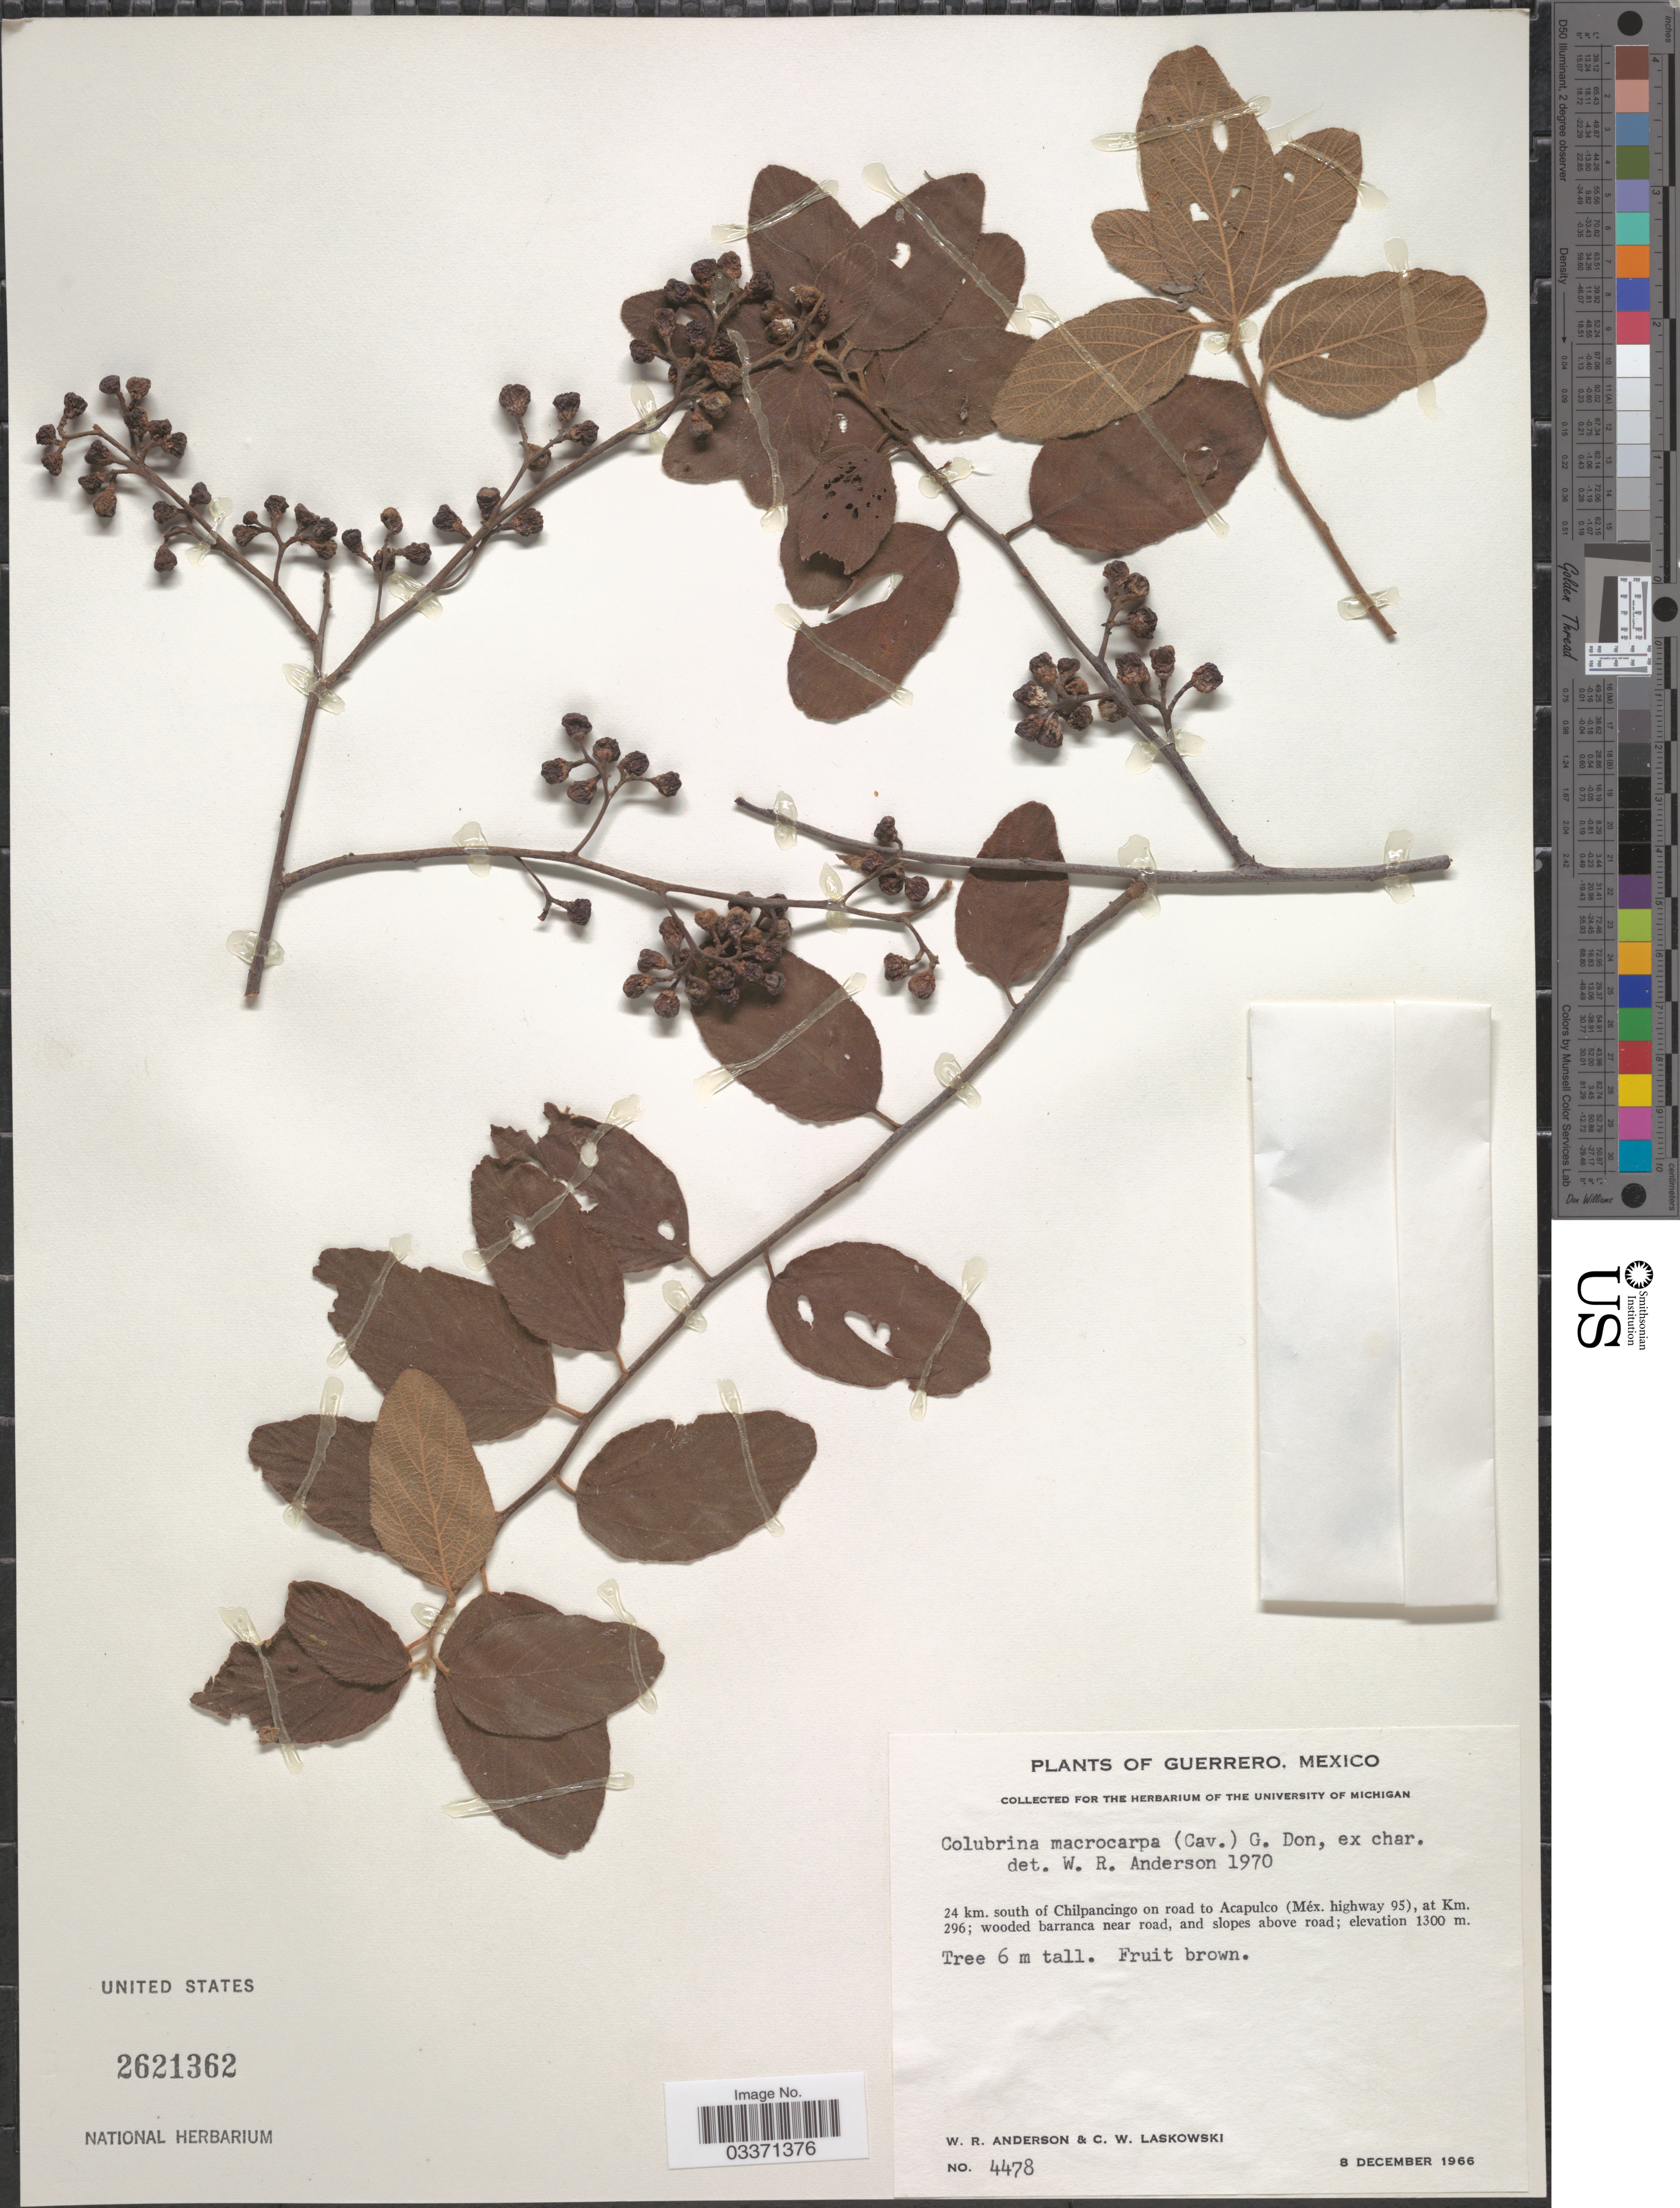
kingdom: Plantae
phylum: Tracheophyta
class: Magnoliopsida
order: Rosales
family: Rhamnaceae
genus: Colubrina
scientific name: Colubrina macrocarpa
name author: (Cav.) G. Don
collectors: W. Anderson & C. Laskowski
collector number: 4478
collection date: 1966-12-08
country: Mexico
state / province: Guerrero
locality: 24 km. south of Chilpancingo on road to Acapulco (Méx. highway 95), at Km. 296; wooded barranca near road, and slopes above road.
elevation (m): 1300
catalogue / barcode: US 2621362